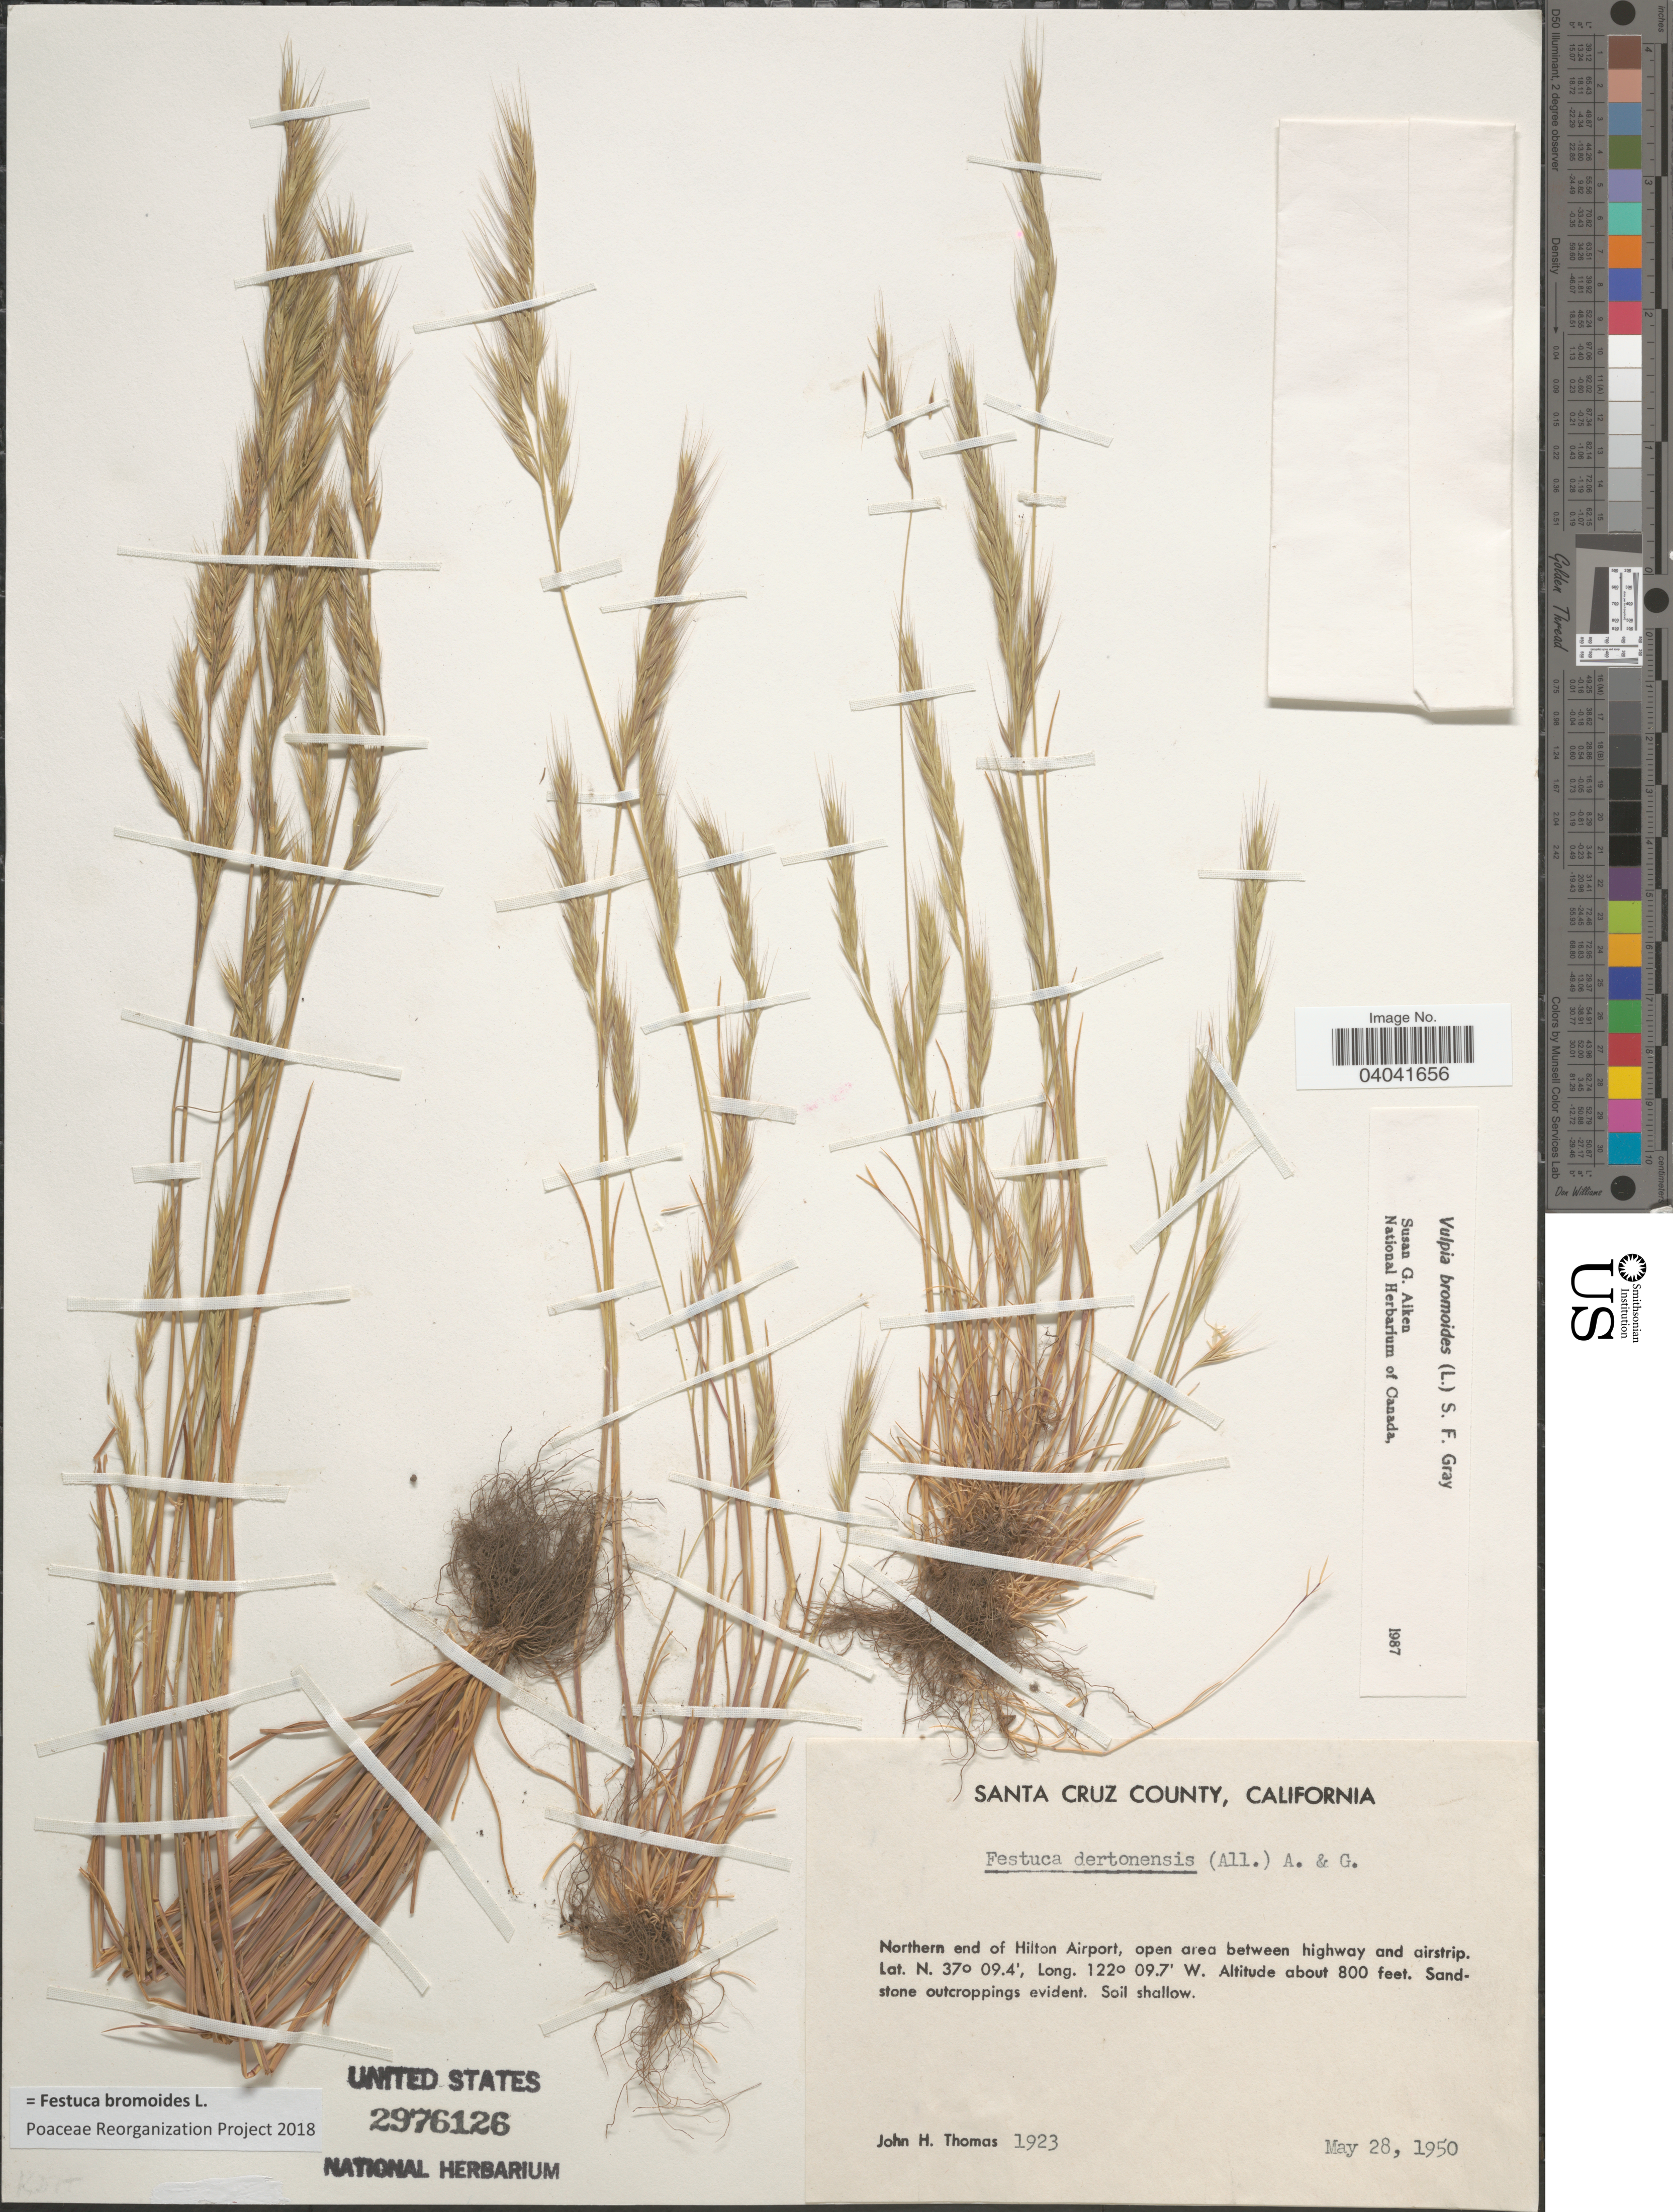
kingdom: Plantae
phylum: Tracheophyta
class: Liliopsida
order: Poales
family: Poaceae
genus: Festuca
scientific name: Festuca bromoides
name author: L.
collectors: J. H. Thomas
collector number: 1923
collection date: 1950-05-28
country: United States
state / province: California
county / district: Santa Cruz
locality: Santa Cruz County. Northern end of Hilton Airport, open area between highway and airstrip.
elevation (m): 244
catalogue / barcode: US 2976126